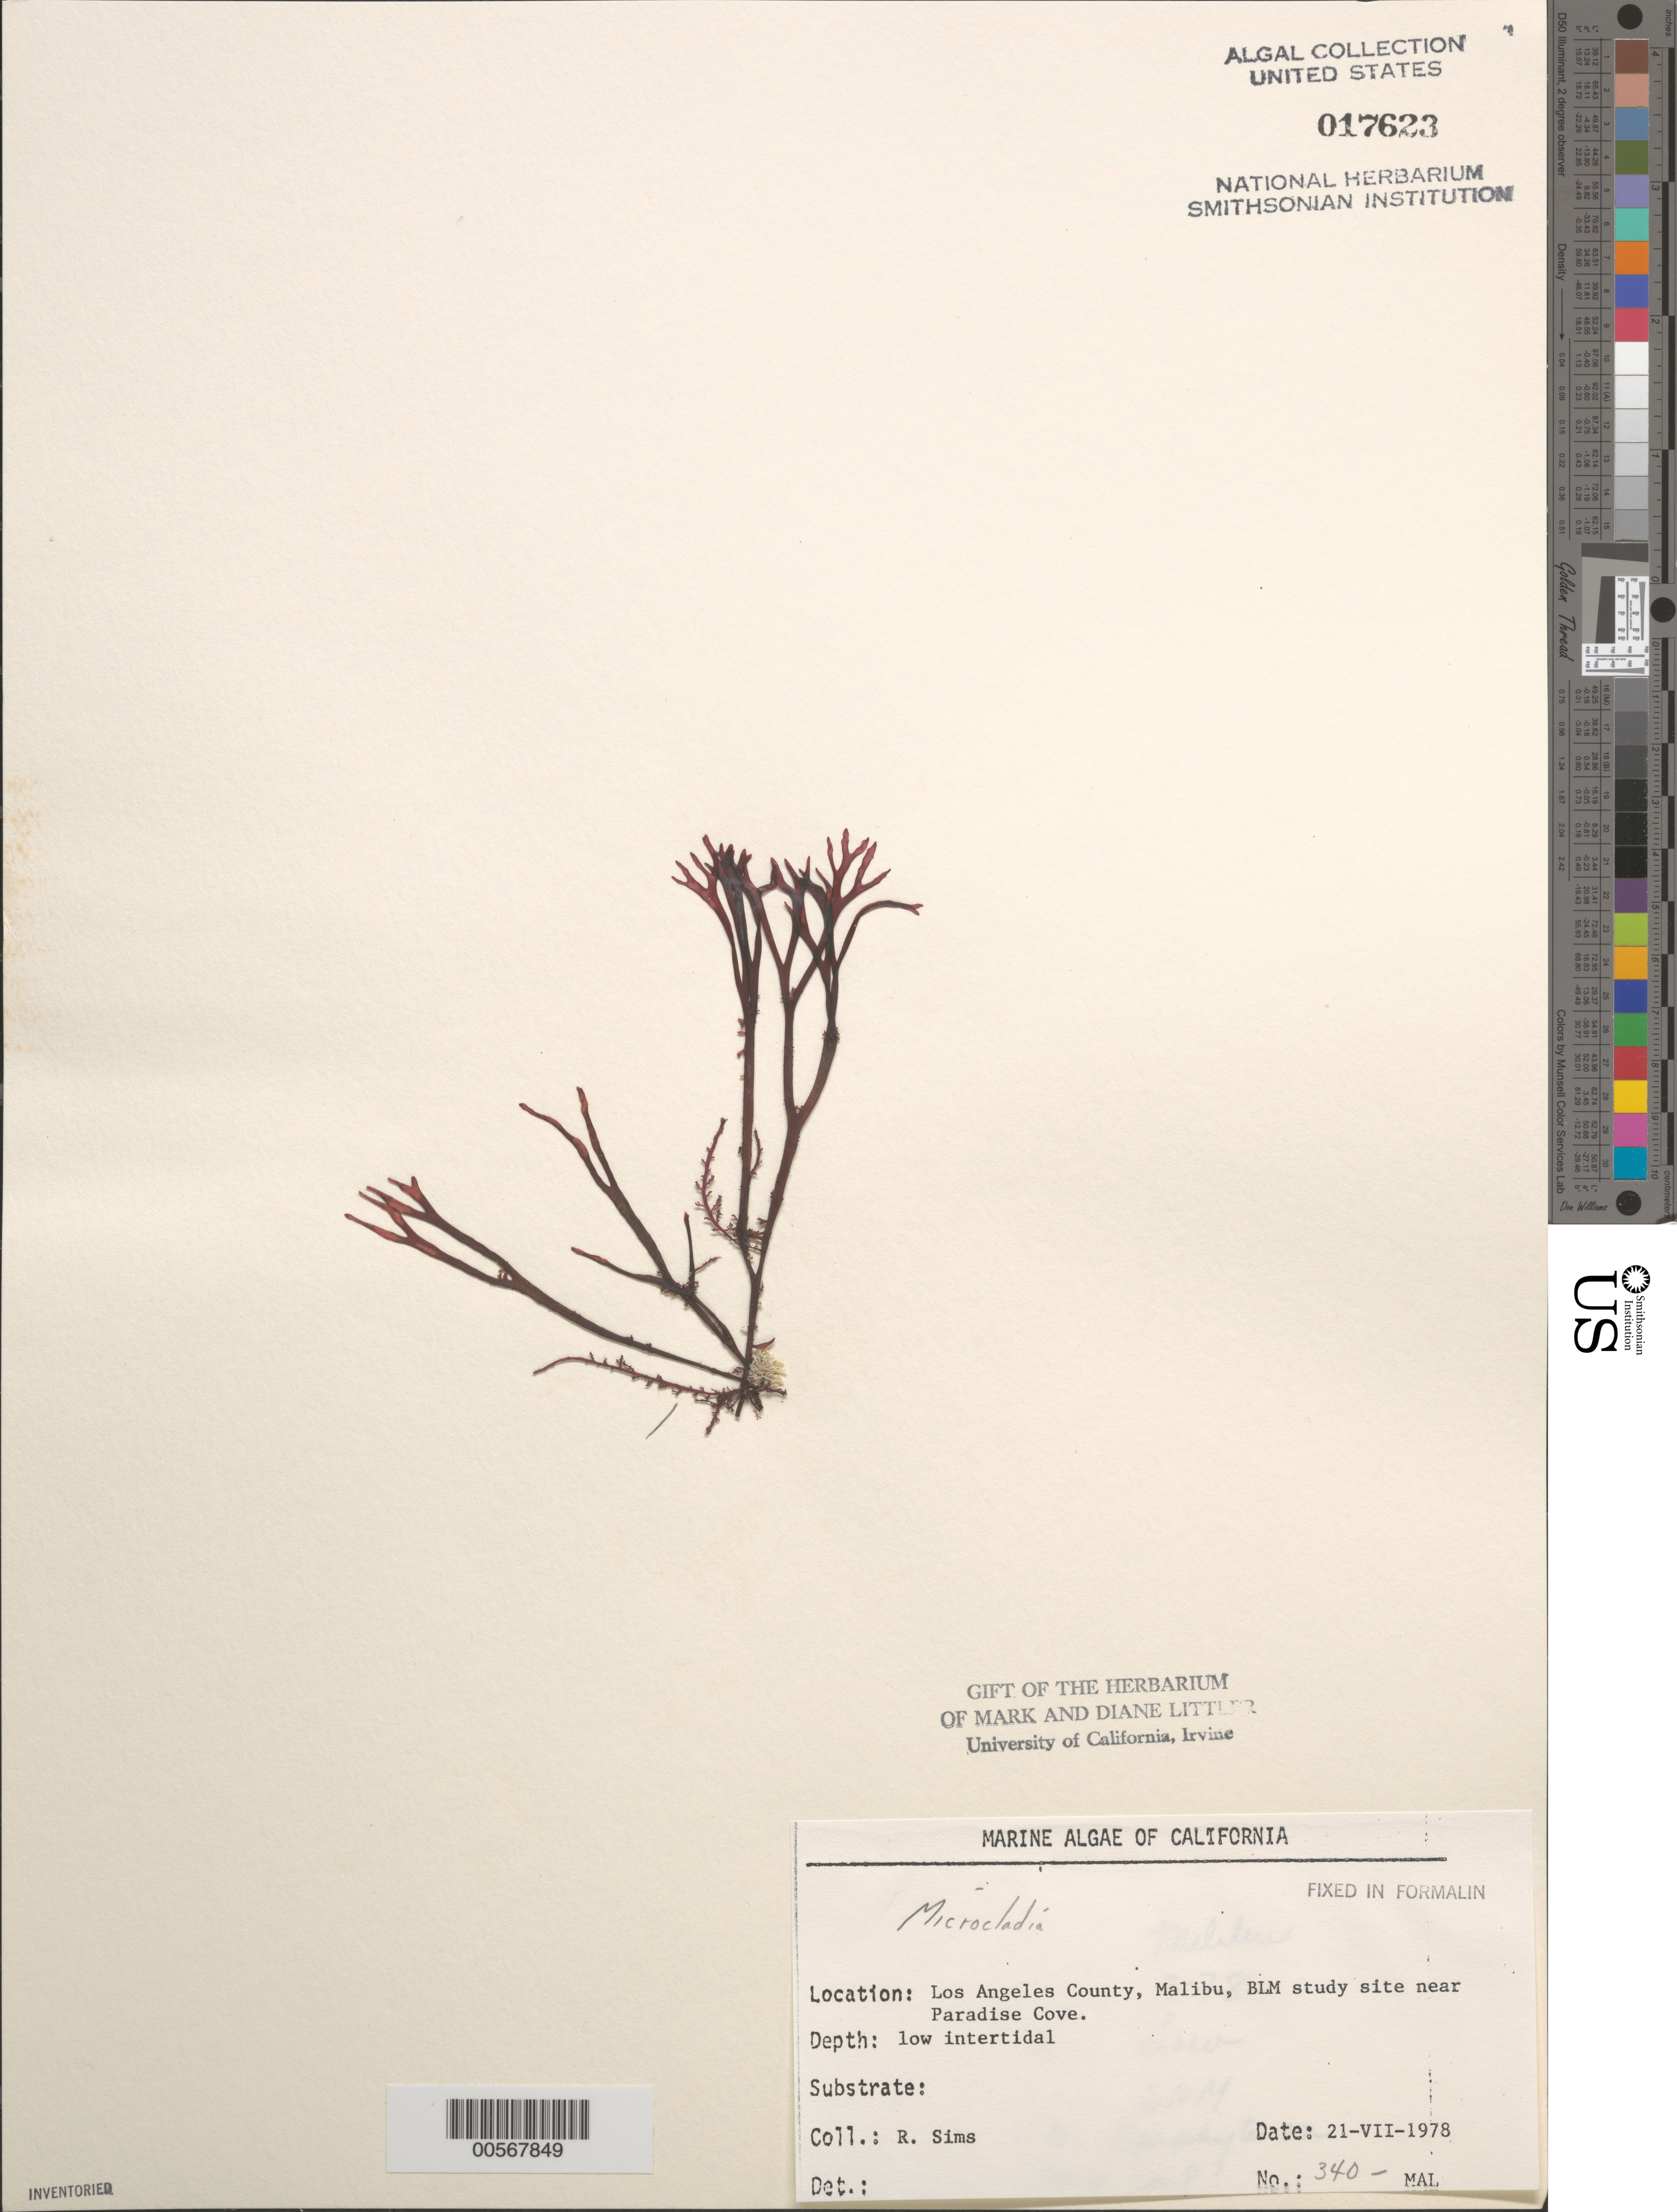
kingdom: Plantae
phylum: Rhodophyta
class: Florideophyceae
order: Ceramiales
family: Ceramiaceae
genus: Microcladia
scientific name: Microcladia sp.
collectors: R. H. Sims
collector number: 340-MAL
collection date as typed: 21 Jul 1978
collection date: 1978-07-21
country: United States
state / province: California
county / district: Los Angeles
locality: Malibu, near Paradise Cove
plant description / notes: BLM-SOCALBIGHT Rocky Intertidal Survey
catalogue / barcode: US 17623